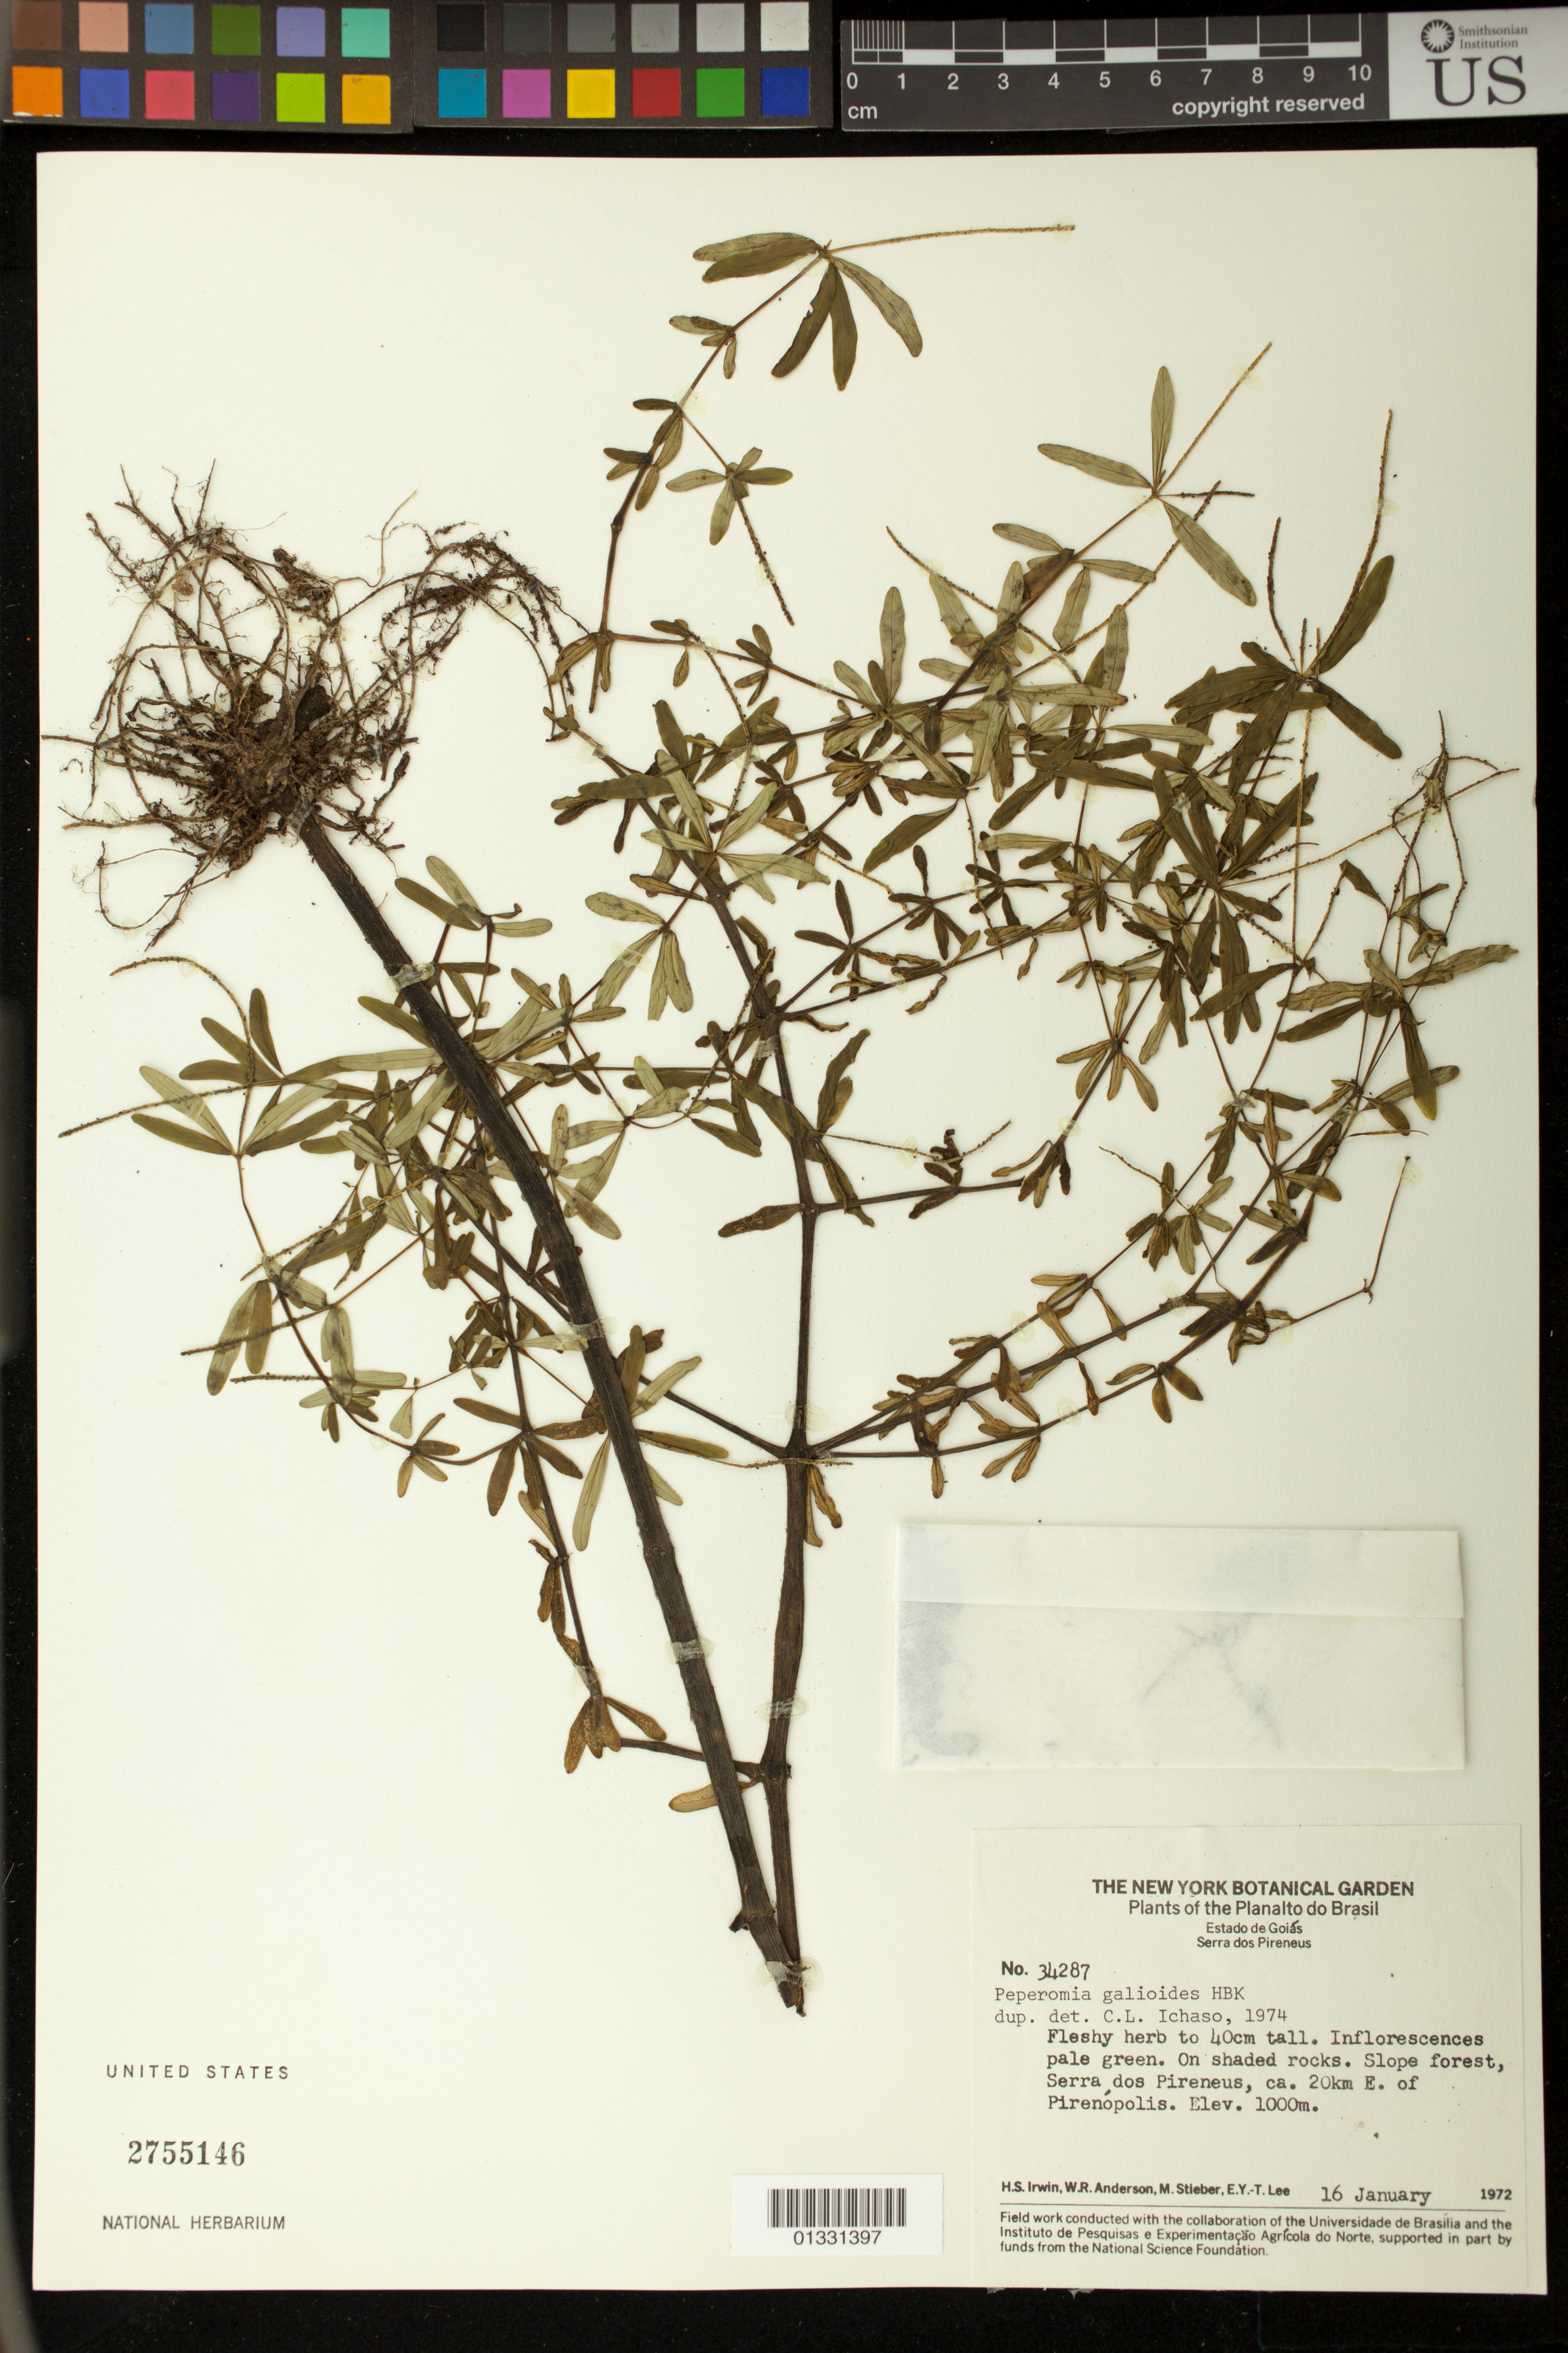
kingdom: Plantae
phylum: Tracheophyta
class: Magnoliopsida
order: Piperales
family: Piperaceae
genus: Peperomia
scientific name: Peperomia galioides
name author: Kunth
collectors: H. Irwin, W. R. Anderson, M. Stieber & E. Y. T. Lee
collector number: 34287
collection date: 1972-01-16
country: Brazil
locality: Serra dos Pireneus, ca. 20 km E of Pirenópolis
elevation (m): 1000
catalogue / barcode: US 2755146